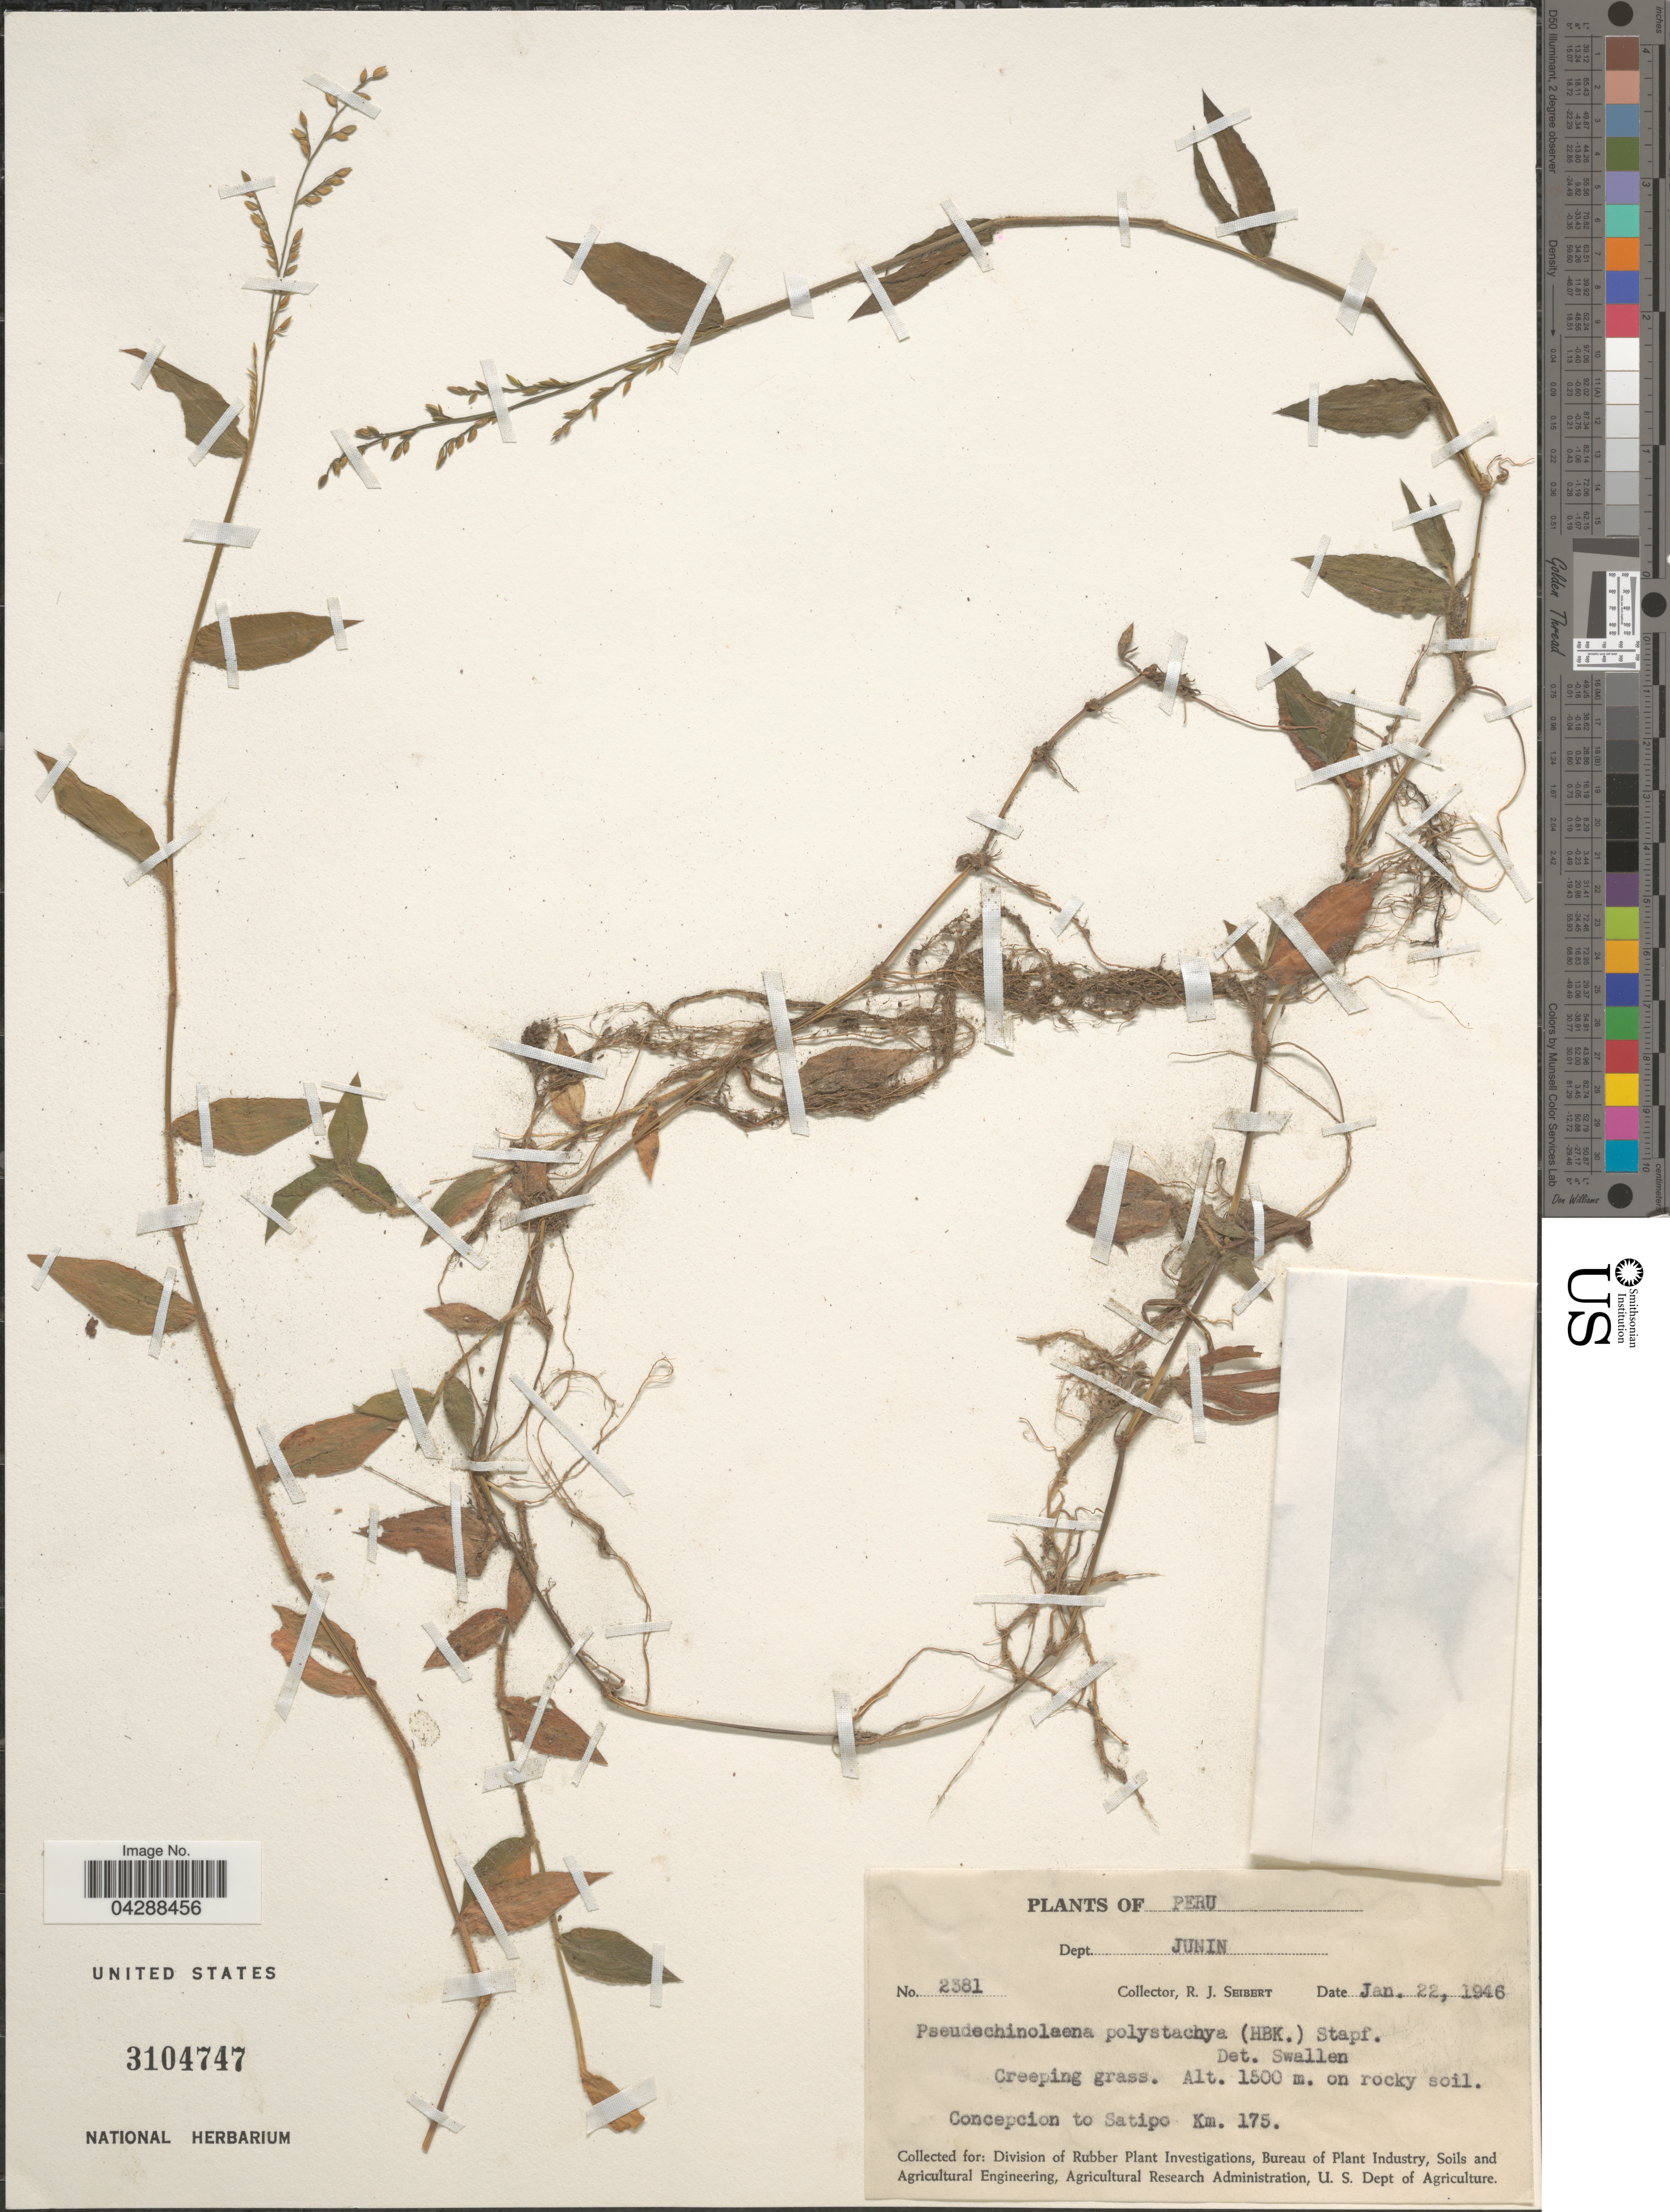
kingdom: Plantae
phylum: Tracheophyta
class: Liliopsida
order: Poales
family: Poaceae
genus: Pseudechinolaena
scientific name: Pseudechinolaena polystachya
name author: (Kunth) Stapf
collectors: R. J. Seibert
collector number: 2381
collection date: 1946-01-22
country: Peru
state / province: Junín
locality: Dept. Junin. On rocky soil. Concepcion to Satipo Km. 175.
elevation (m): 1500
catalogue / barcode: US 3104747